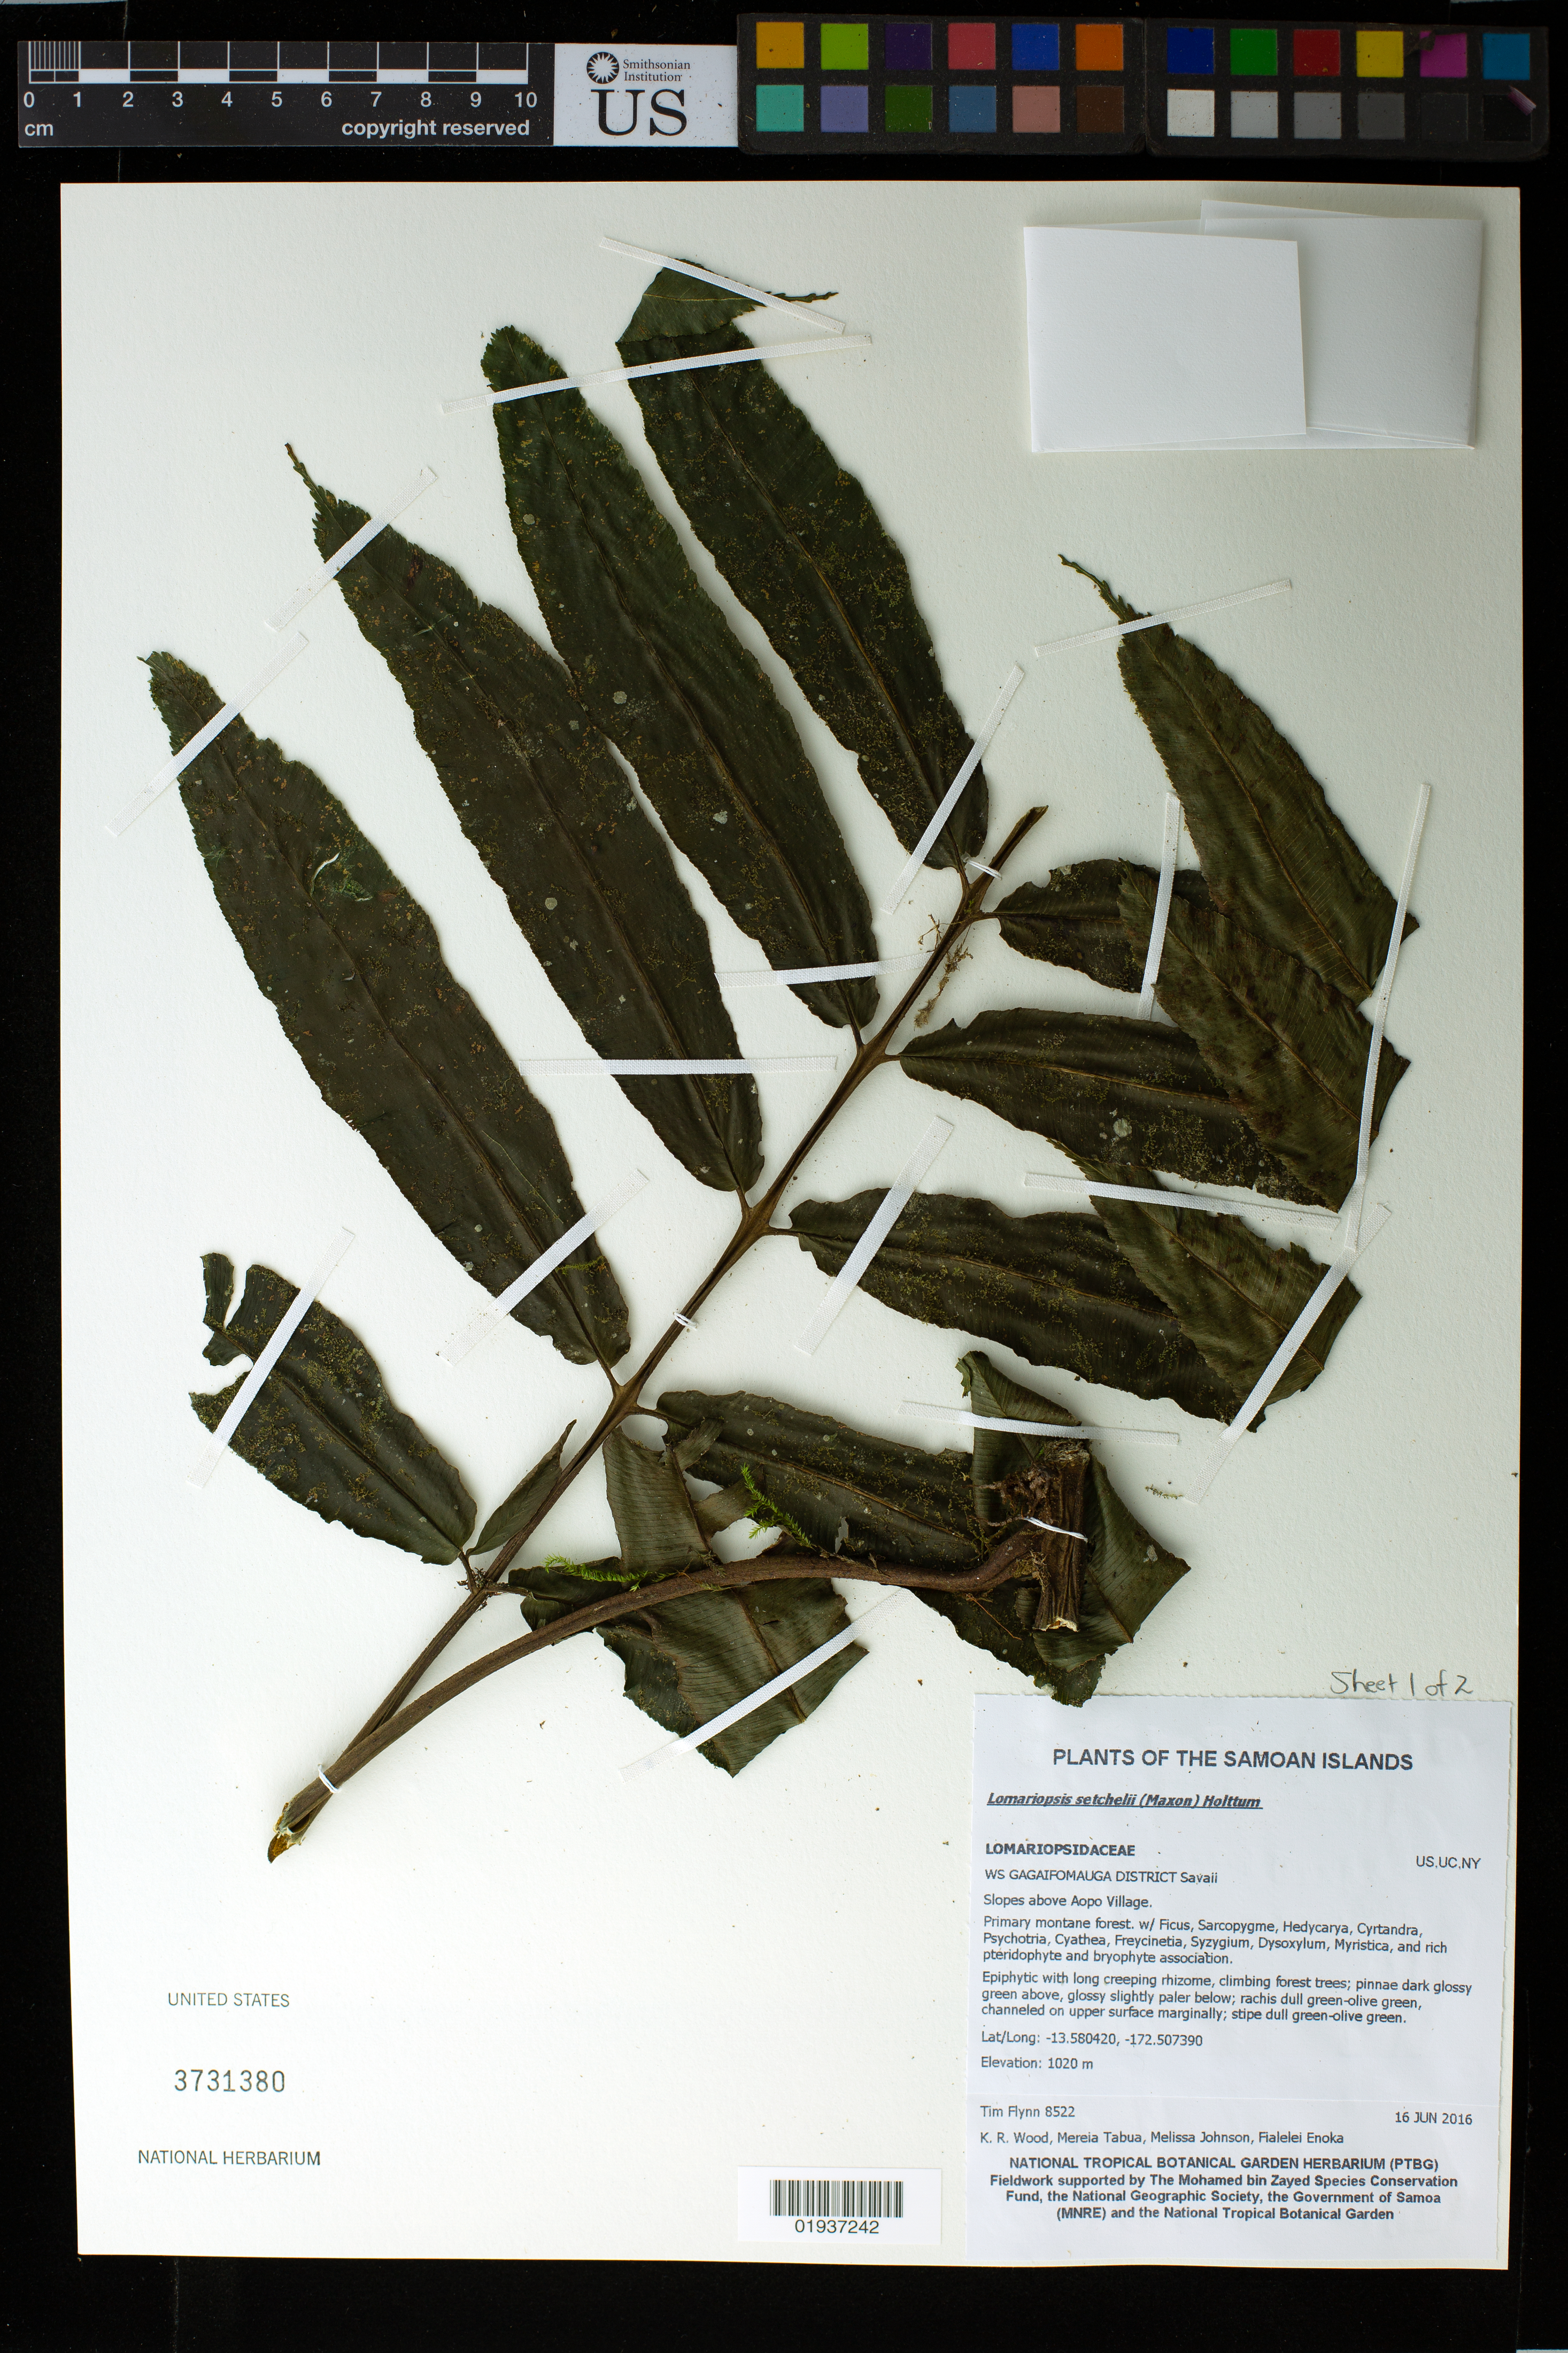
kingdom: Plantae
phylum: Tracheophyta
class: Polypodiopsida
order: Polypodiales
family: Lomariopsidaceae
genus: Lomariopsis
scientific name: Lomariopsis setchellii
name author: (Maxon)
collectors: K. R. Wood, T. W. Flynn, M. Tabua, M. Johnson & F. Enoka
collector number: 8522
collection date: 2016-06-16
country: Samoa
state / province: Gagaifomauga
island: Savai'i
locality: Savaii, Slopes above Aopo Village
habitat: Primary montane forest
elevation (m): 1020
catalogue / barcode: US 3731380